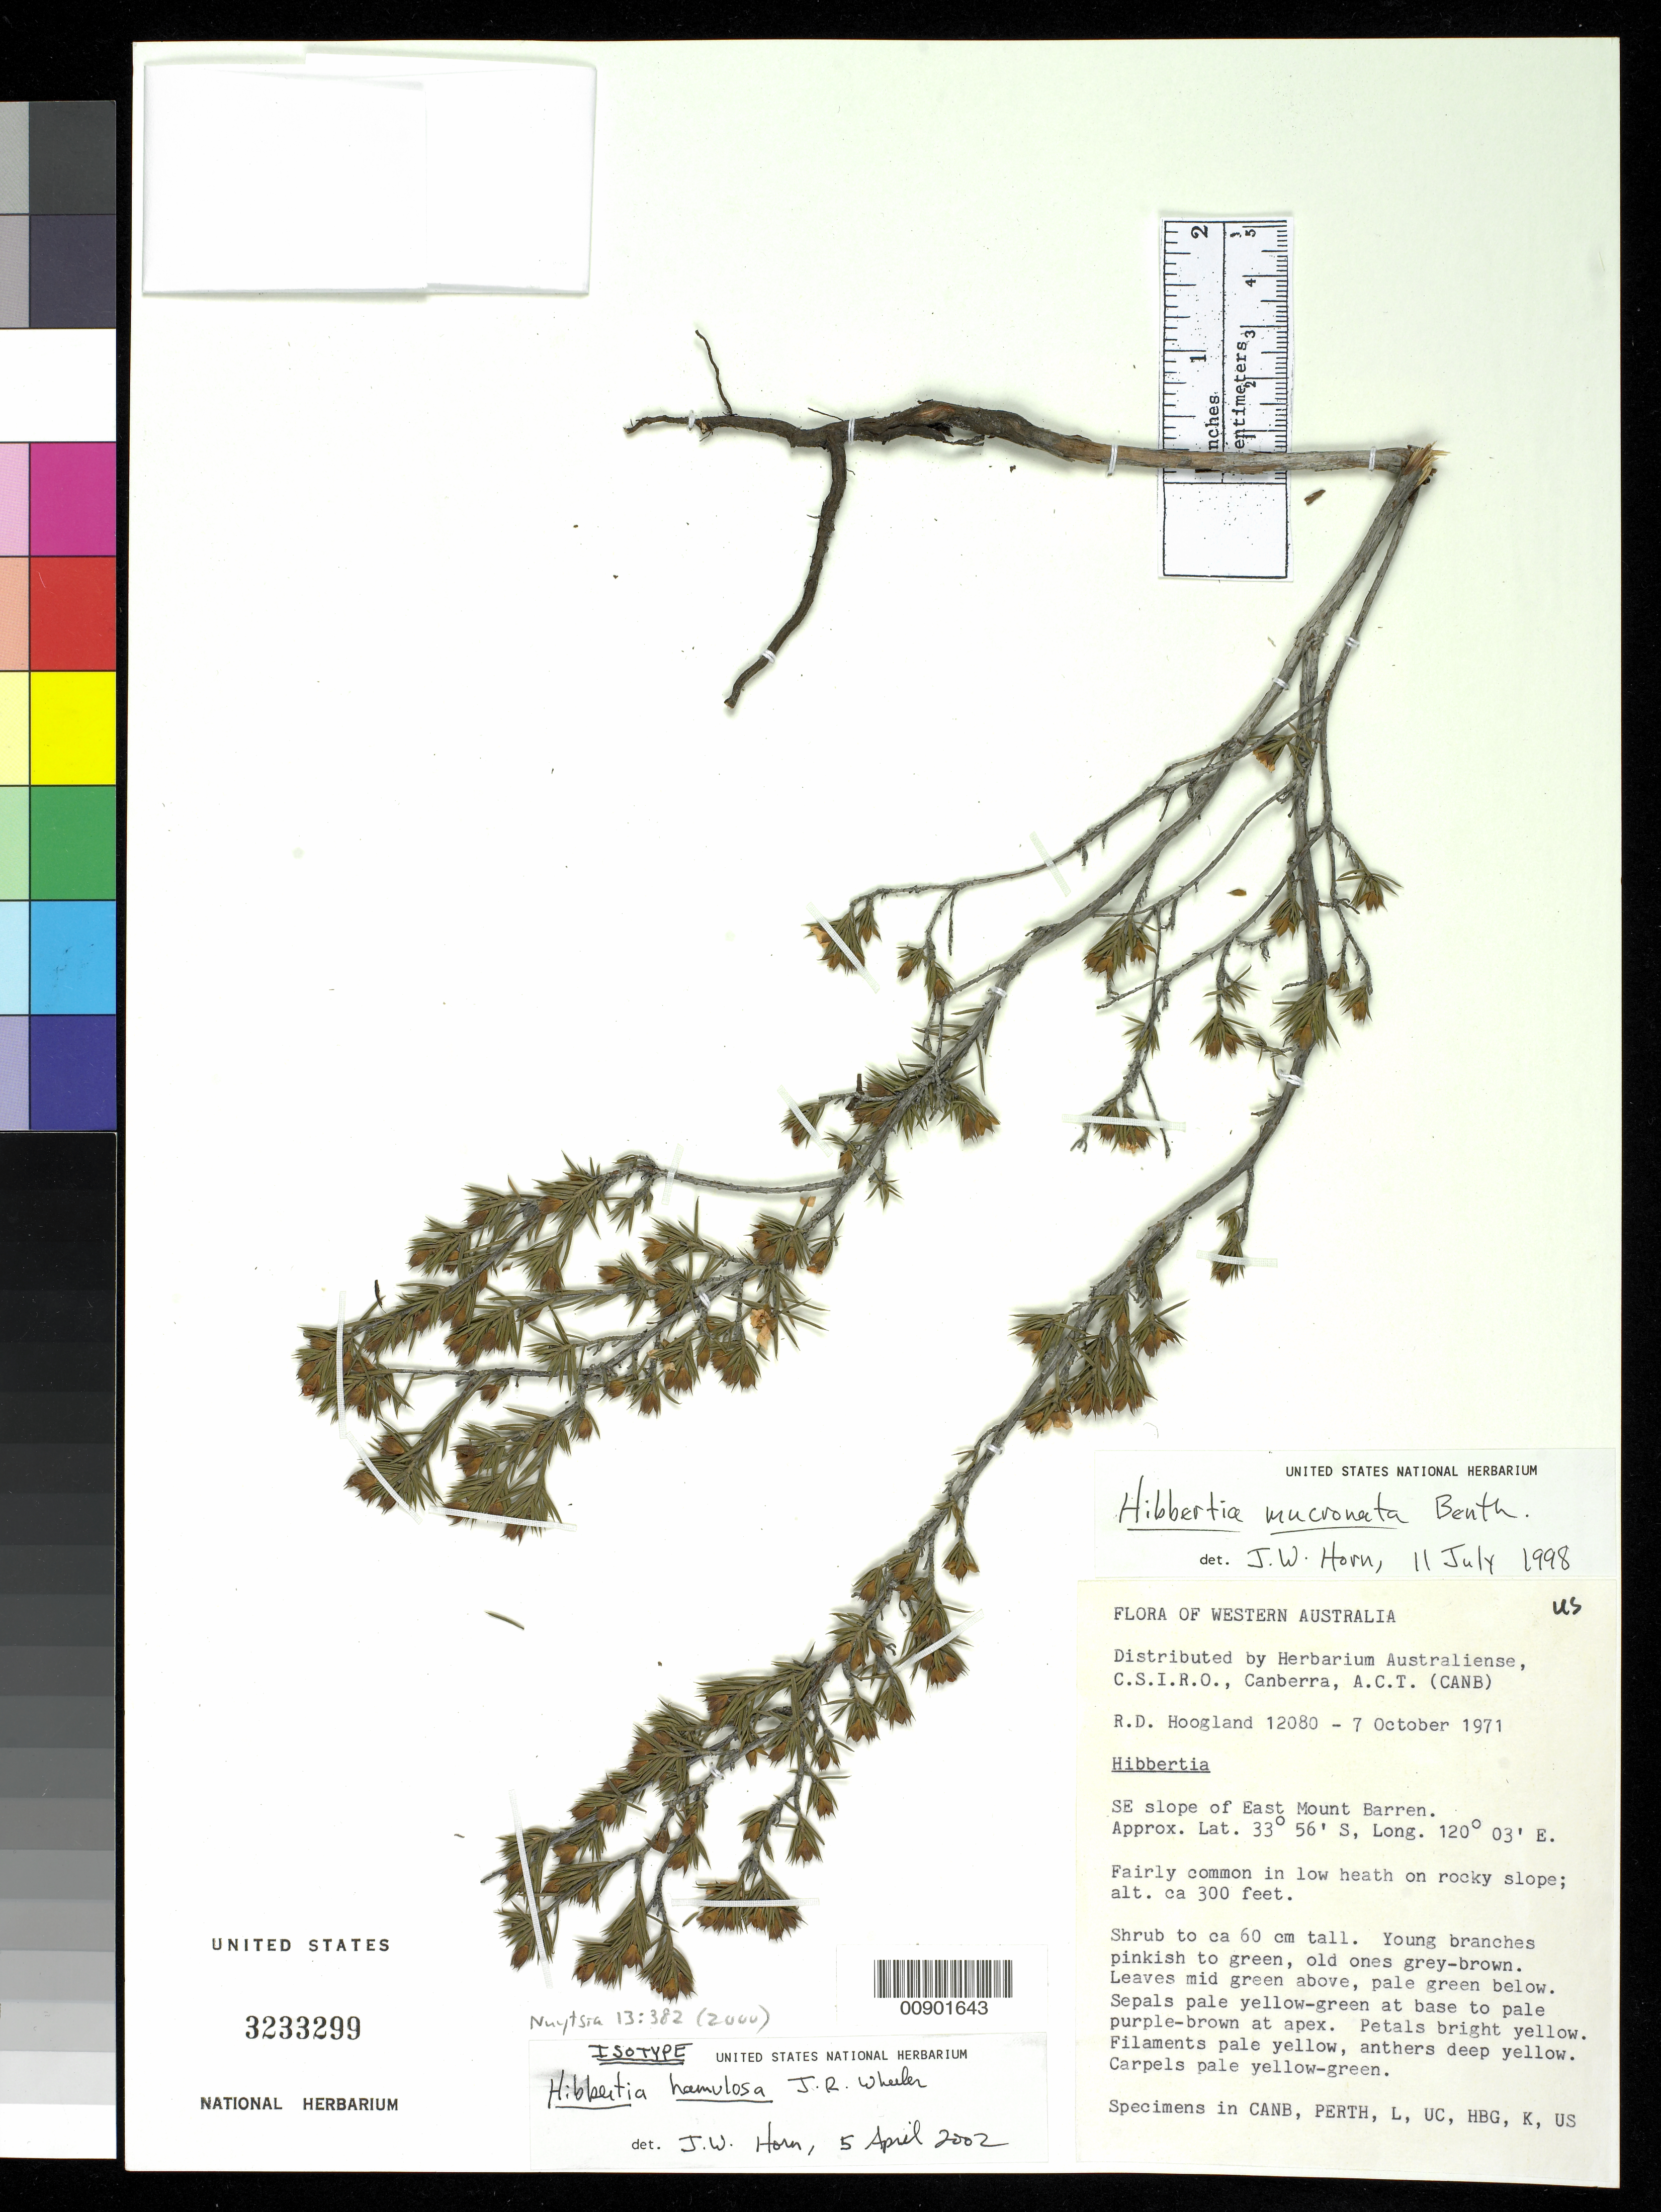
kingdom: Plantae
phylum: Tracheophyta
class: Magnoliopsida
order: Dilleniales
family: Dilleniaceae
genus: Hibbertia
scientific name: Hibbertia hamulosa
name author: J.R. Wheeler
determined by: Horn, J. W., (UNITED STATES)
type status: Isotype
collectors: R. D. Hoogland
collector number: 12080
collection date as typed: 07 Oct 1971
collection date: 1971-10-07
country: Australia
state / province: Western Australia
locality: SE slope of East Mount Barren.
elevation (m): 91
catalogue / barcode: US 3233299